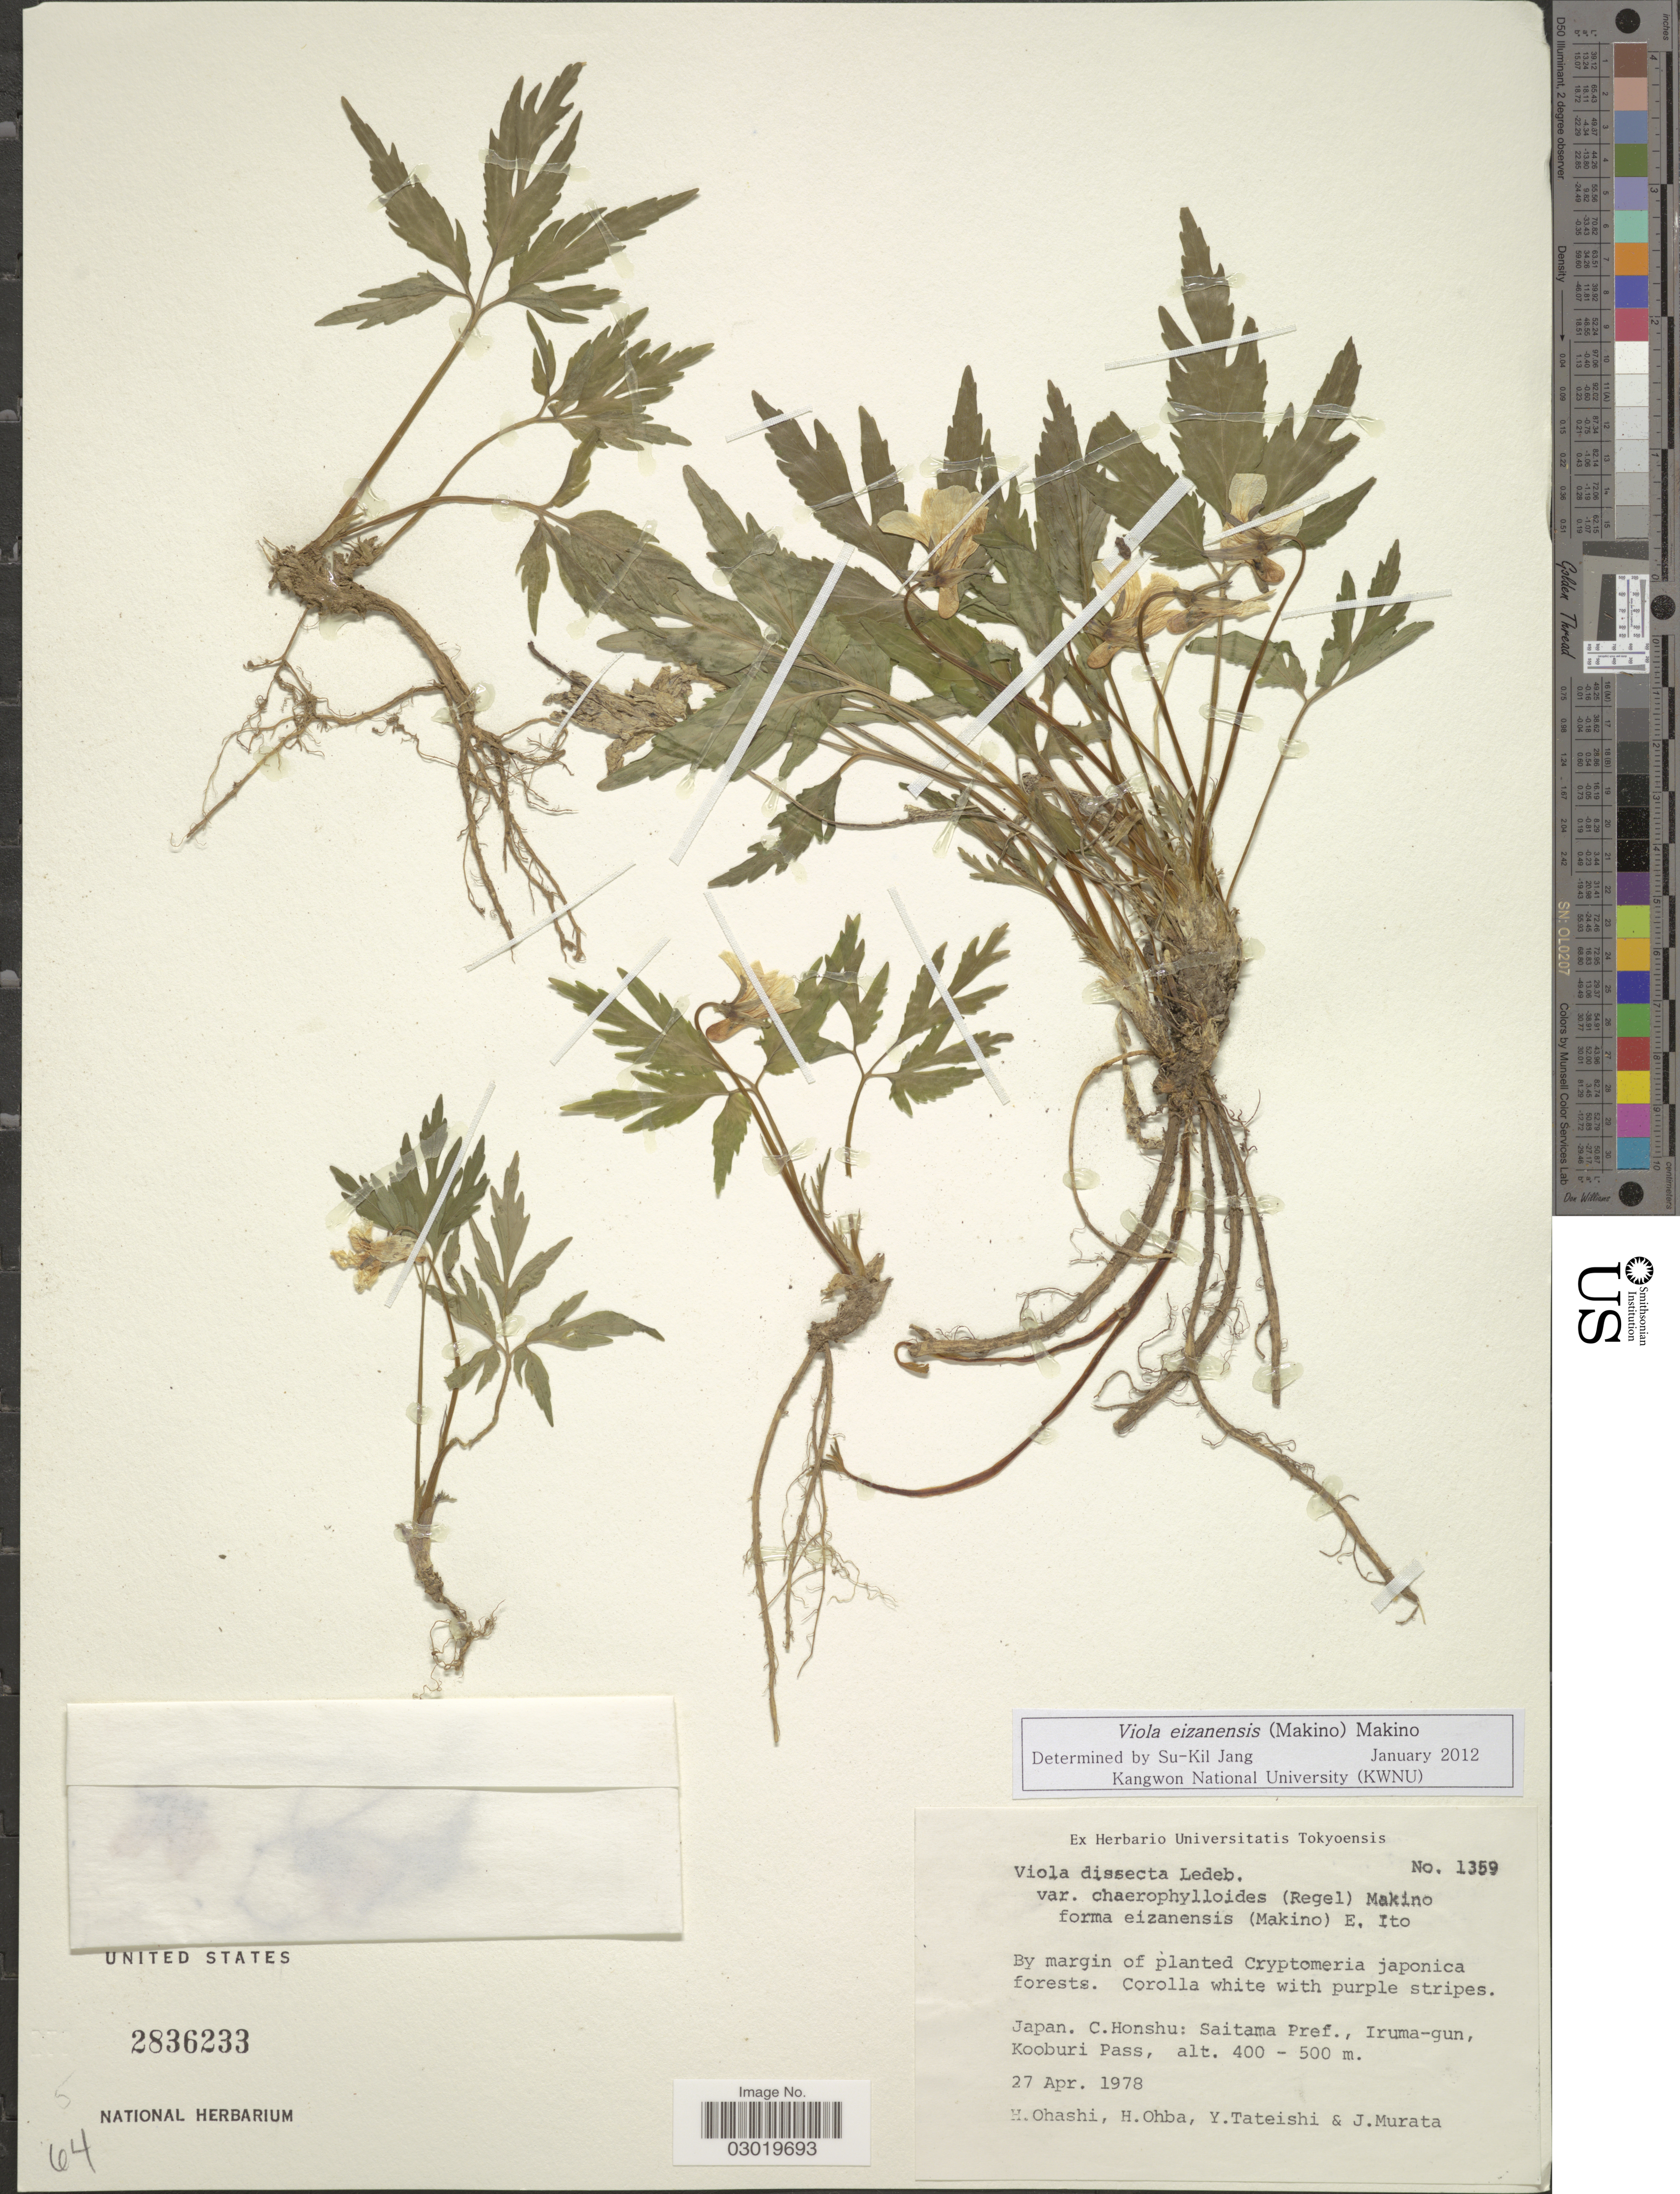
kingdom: Plantae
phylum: Tracheophyta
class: Magnoliopsida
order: Malpighiales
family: Violaceae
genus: Viola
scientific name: Viola eizanensis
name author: (Makino) Makino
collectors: H. Ohashi, H. Ohba, Y. Tateishi & J. Murata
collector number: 1359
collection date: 1978-04-27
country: Japan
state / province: Saitama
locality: C. Honshu: Saitama Pref., Iruma-gun, Kooburi Pass.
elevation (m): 400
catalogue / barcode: US 2836233